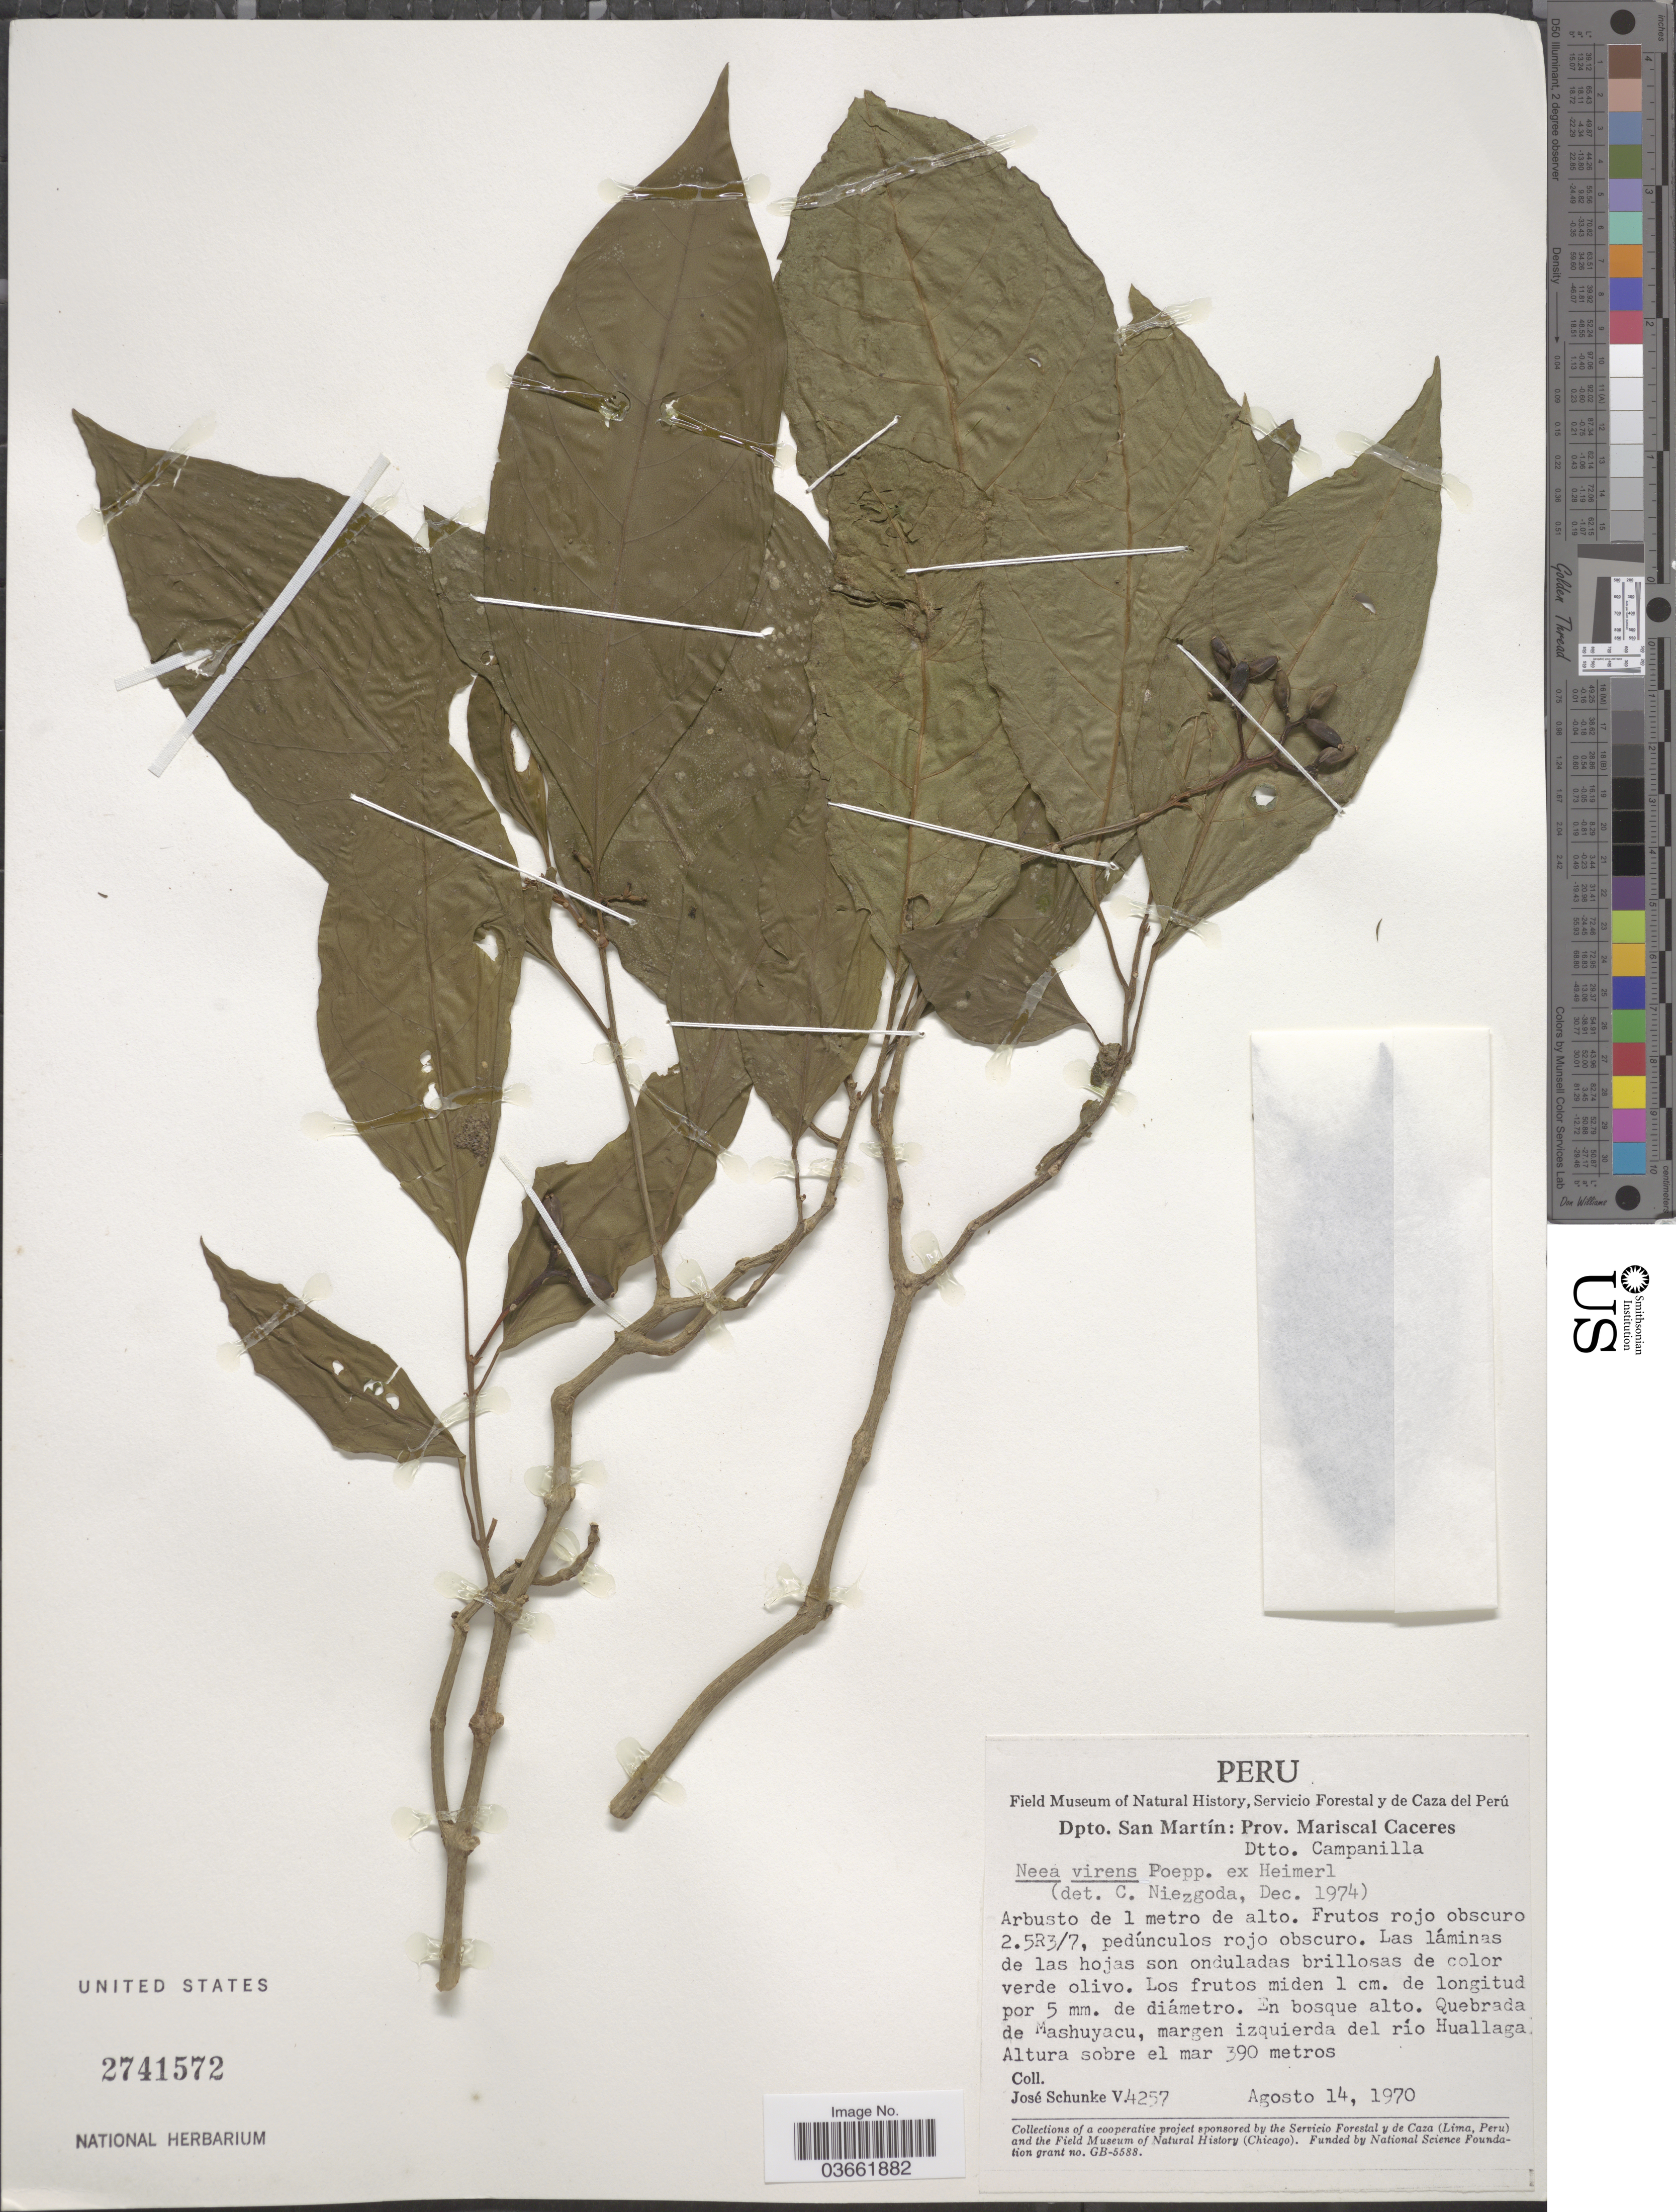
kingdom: Plantae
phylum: Tracheophyta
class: Magnoliopsida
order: Caryophyllales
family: Nyctaginaceae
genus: Neea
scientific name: Neea virens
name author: Poepp. ex Heimerl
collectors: J. Schunke Vigo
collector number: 4257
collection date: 1970-08-14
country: Peru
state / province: San Martín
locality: Dpto. San Martín: Prov. Mariscal Caceres. Dtto. Campanilla. Quebrada de Mashuyacu, margen izqueirda del río Huallaga.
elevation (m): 390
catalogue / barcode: US 2741572